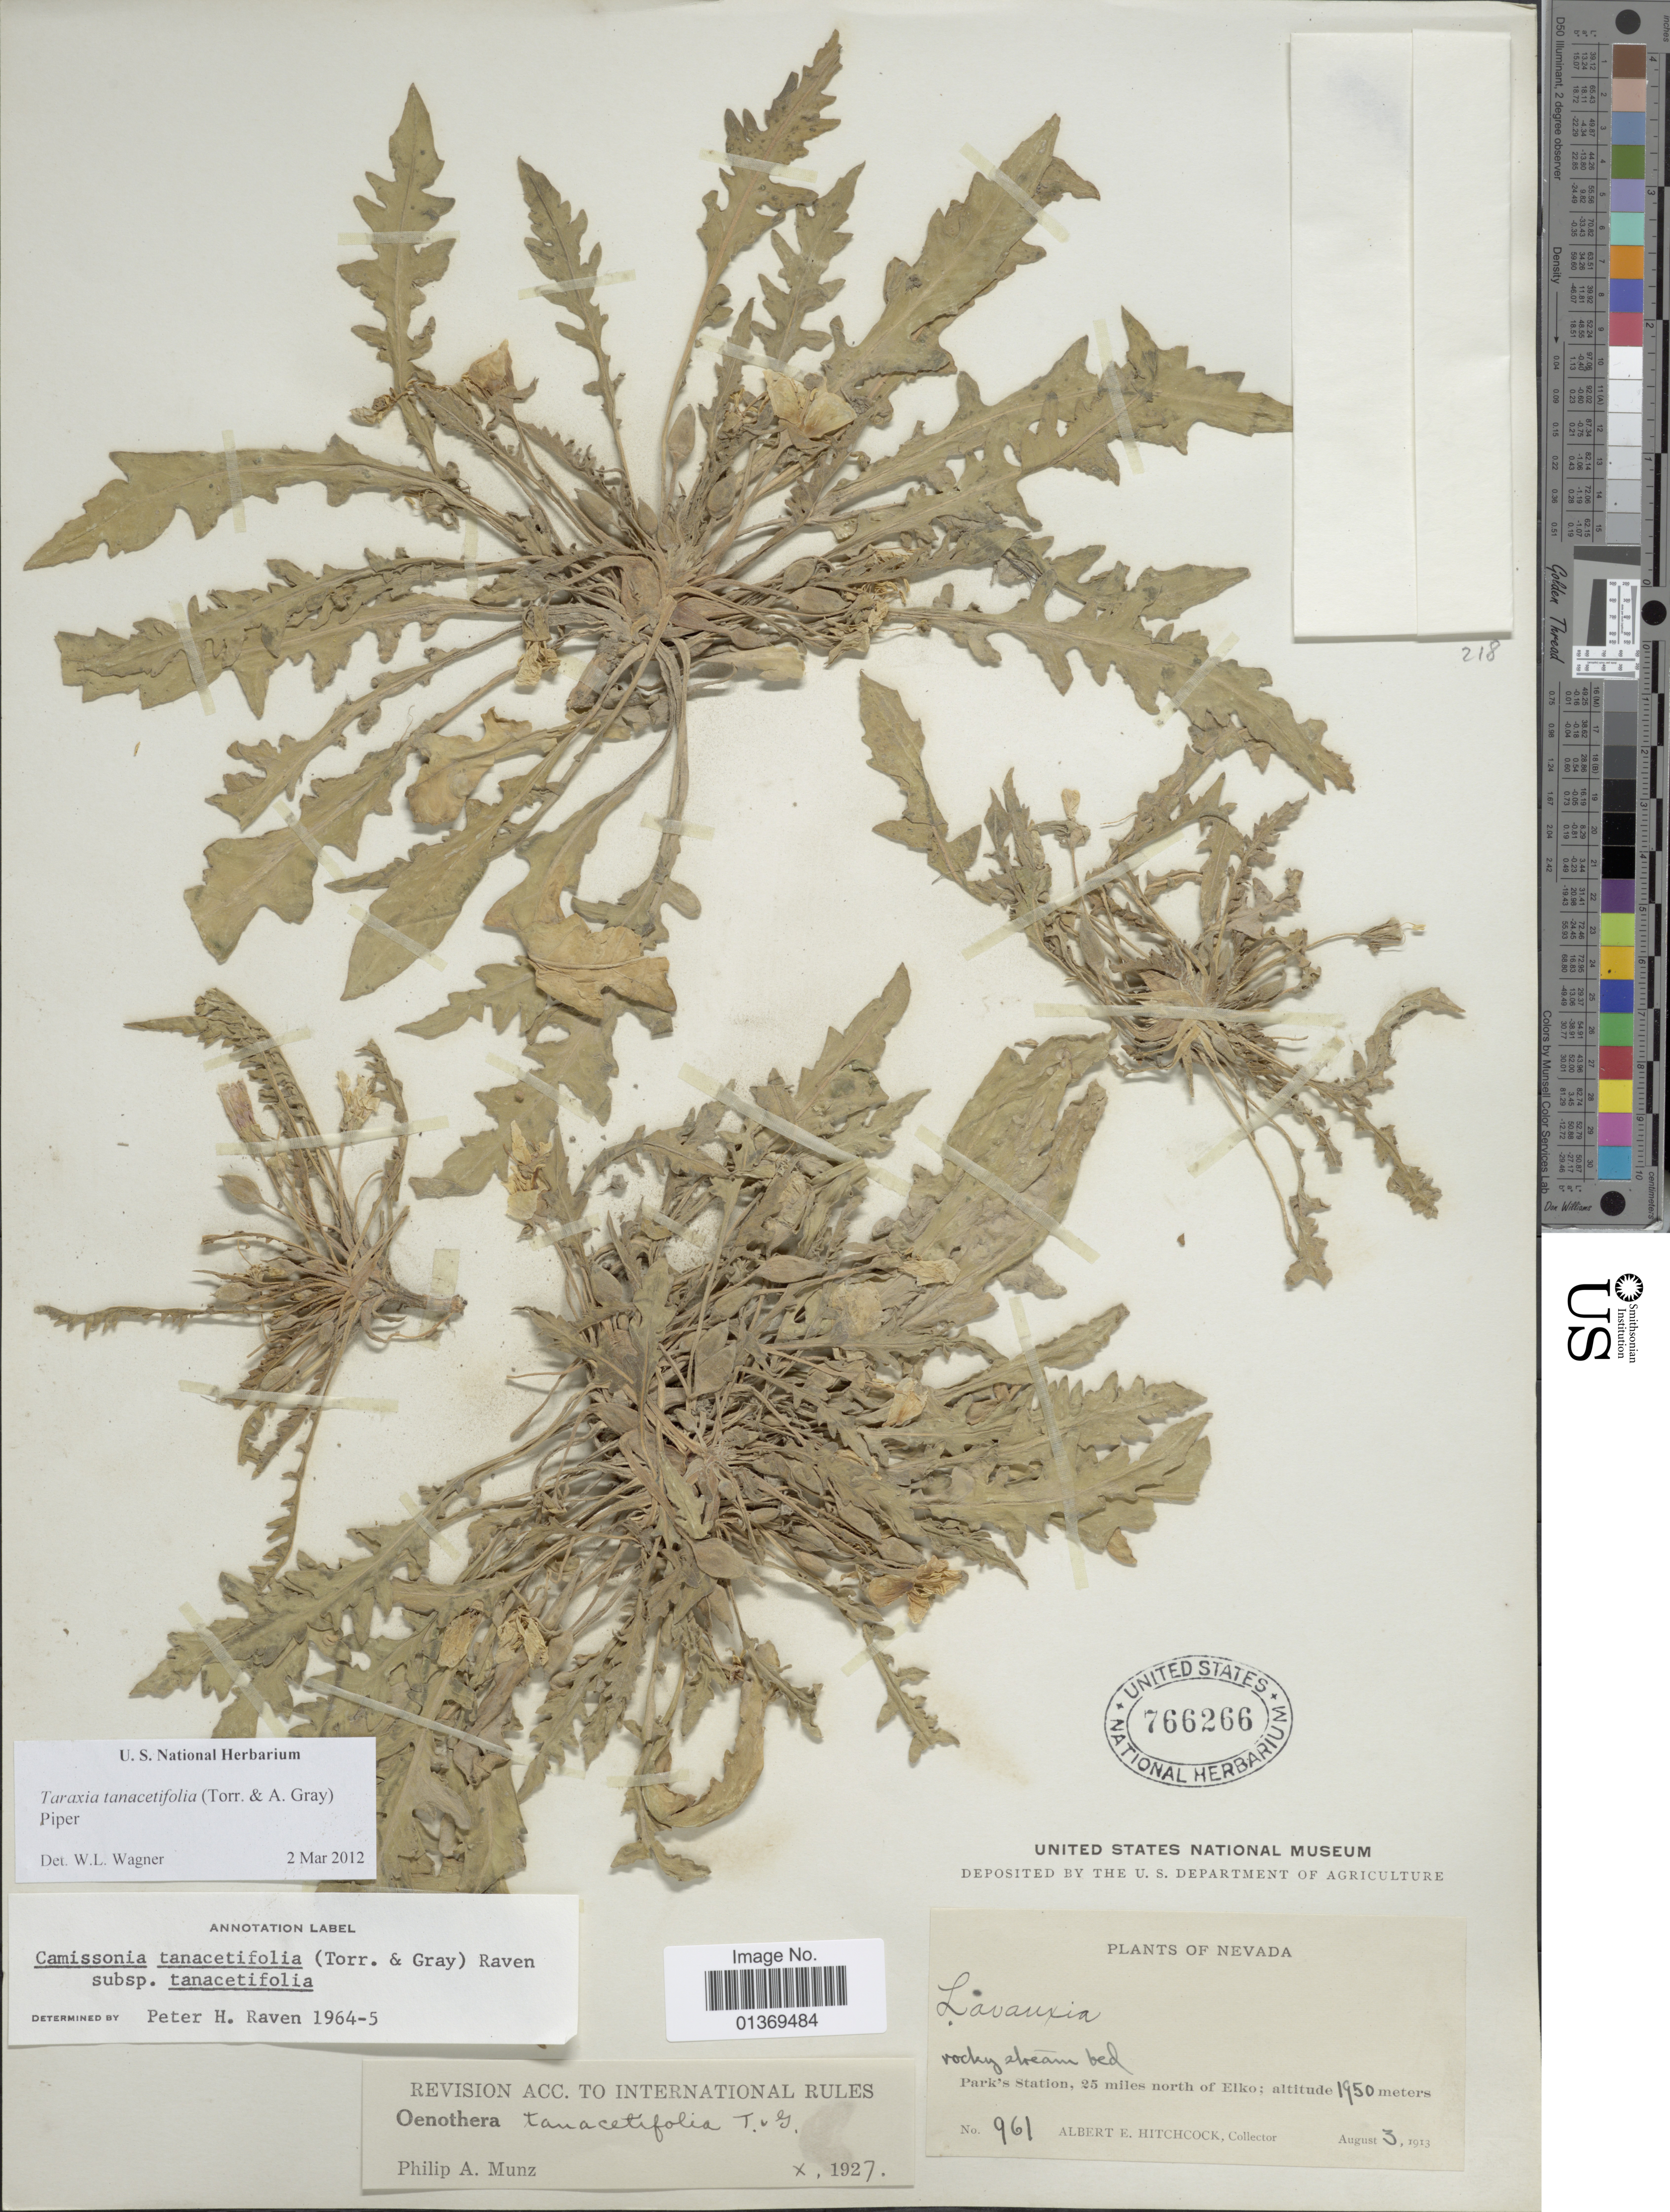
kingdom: Plantae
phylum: Tracheophyta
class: Magnoliopsida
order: Myrtales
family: Onagraceae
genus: Taraxia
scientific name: Taraxia tanacetifolia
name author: (Torr. & A. Gray) Piper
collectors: A. Hitchcock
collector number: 961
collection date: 1913-08-03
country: United States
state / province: Nevada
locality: Park's Station, 25 miles north of Elko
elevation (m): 1950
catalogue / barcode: US 766266